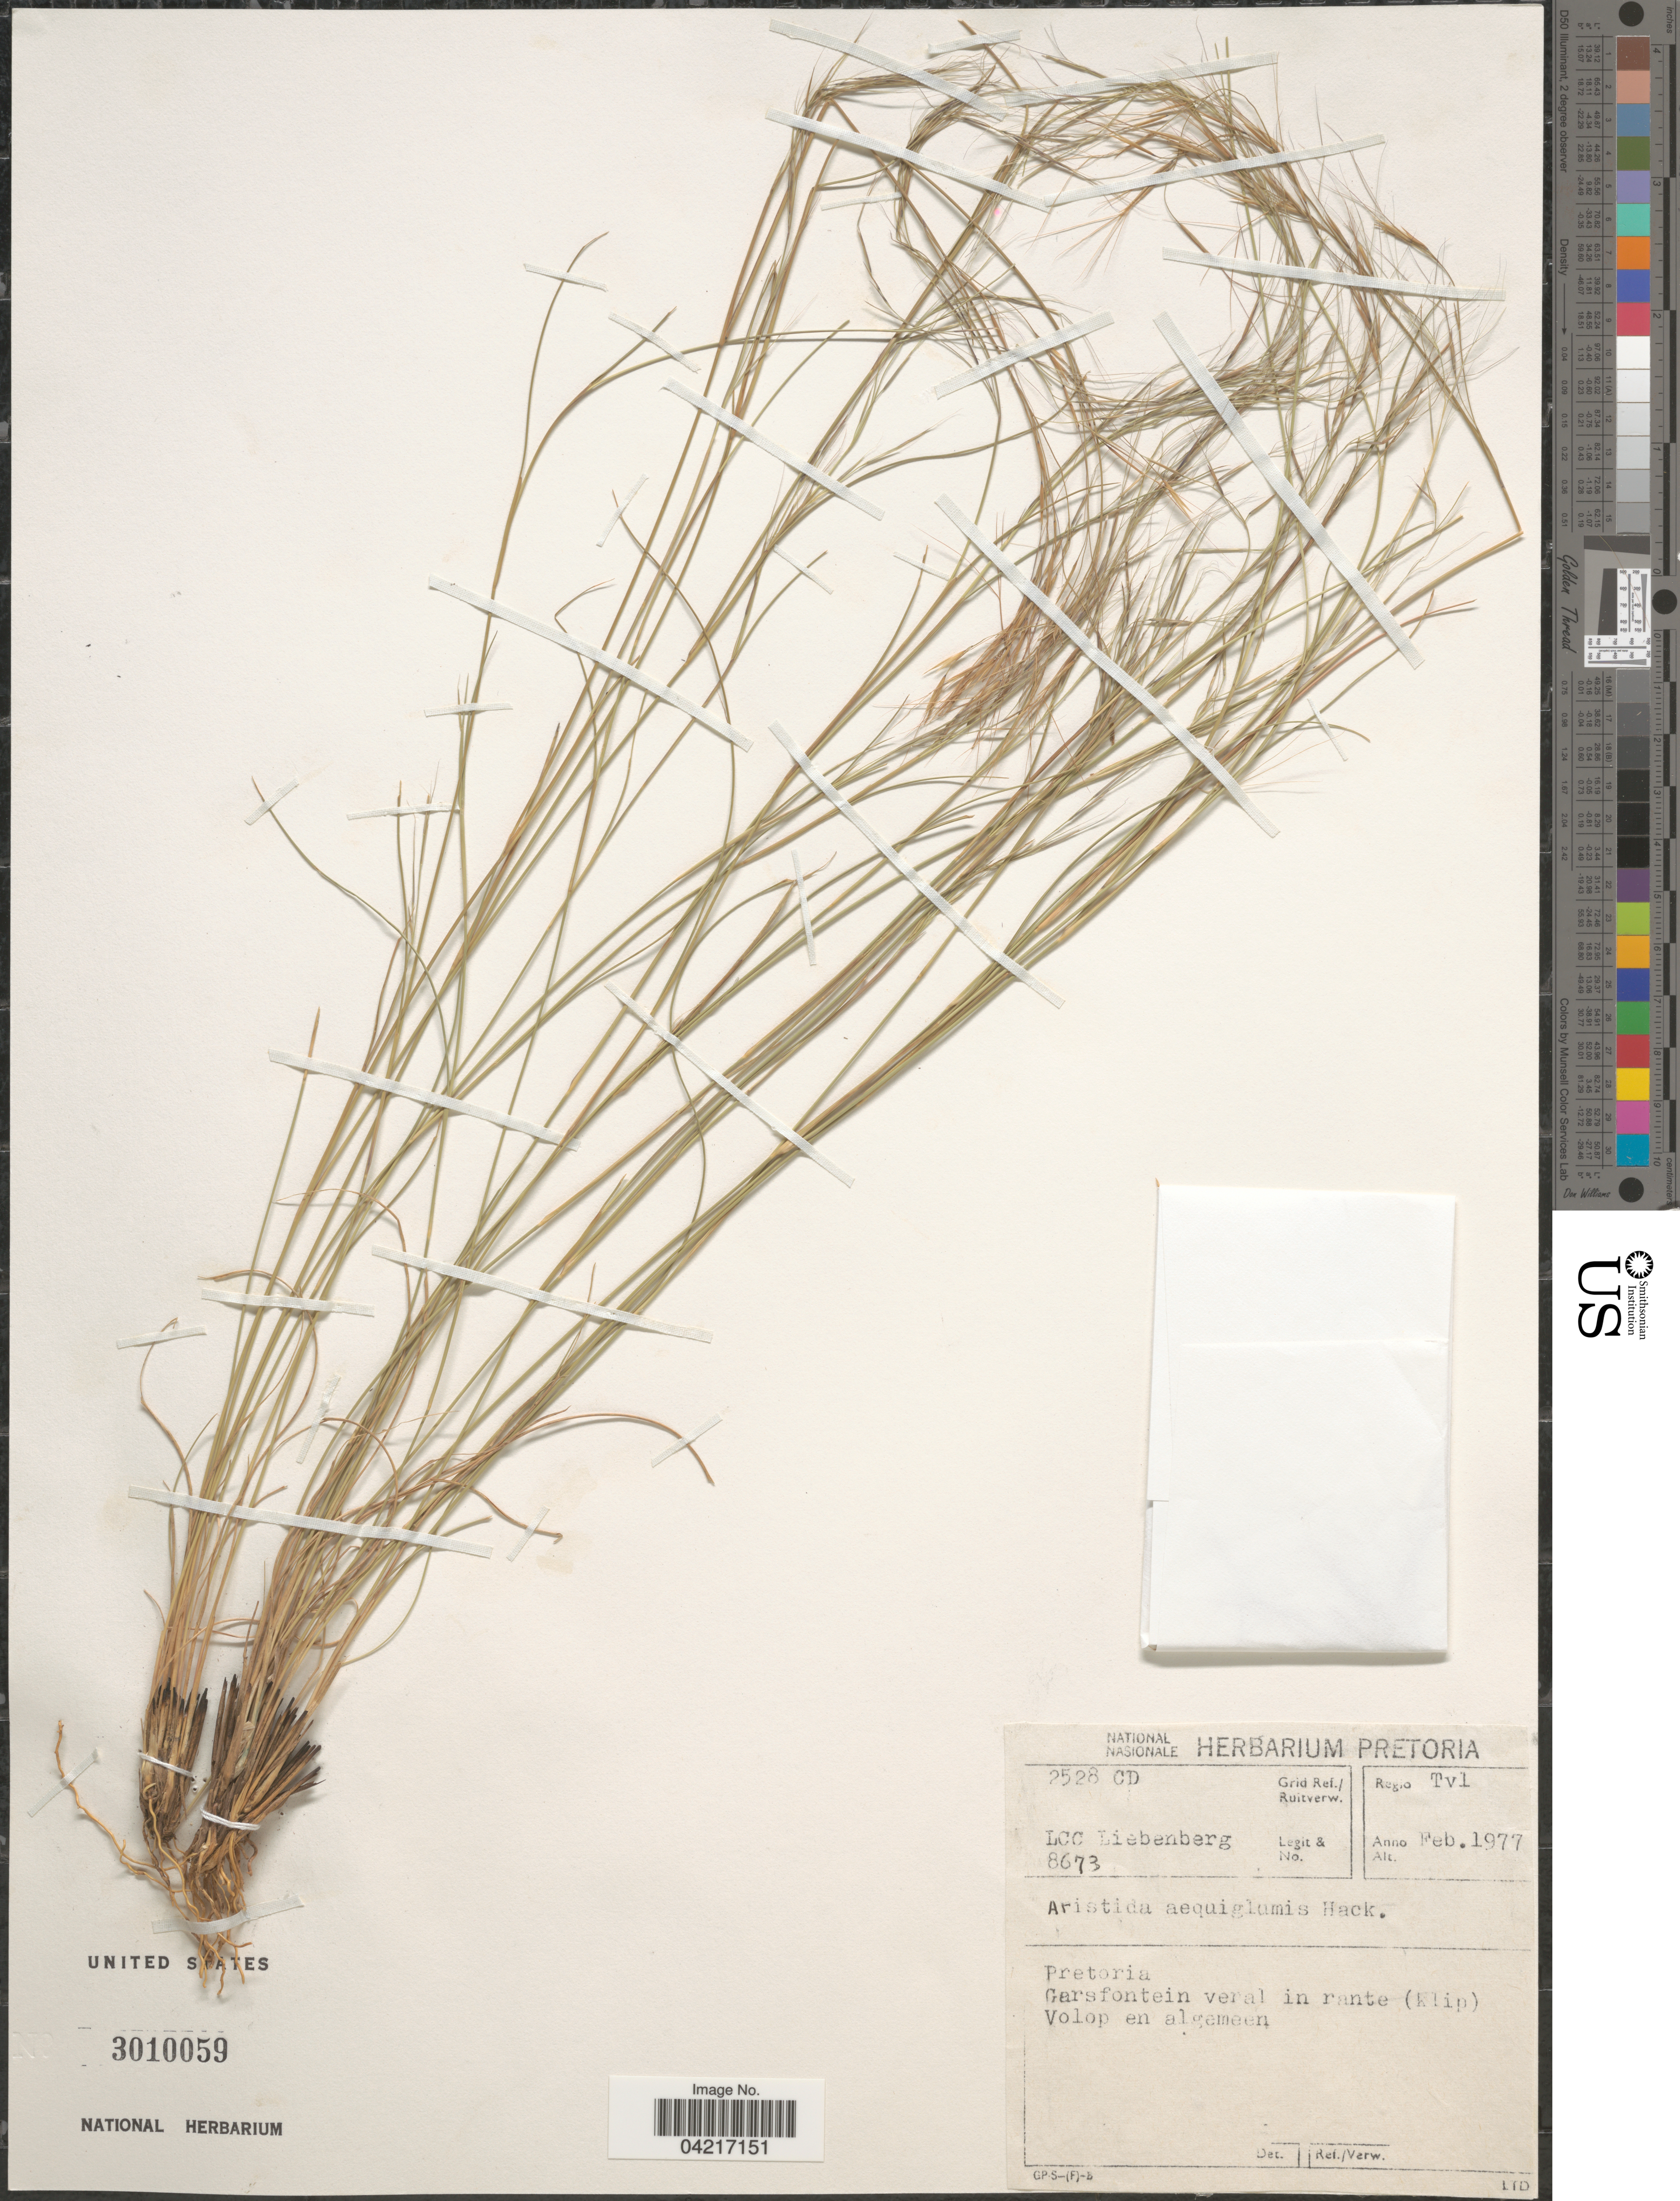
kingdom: Plantae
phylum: Tracheophyta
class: Liliopsida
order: Poales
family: Poaceae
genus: Aristida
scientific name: Aristida aequiglumis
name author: Hack. in Schinz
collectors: L. Liebenberg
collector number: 8673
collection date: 1977-02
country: South Africa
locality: Grid Ref./Ruitverw. 2528 CD. Regio Tvl. Pretoria. Garsfontein veral in rante (klip).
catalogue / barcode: US 3010059